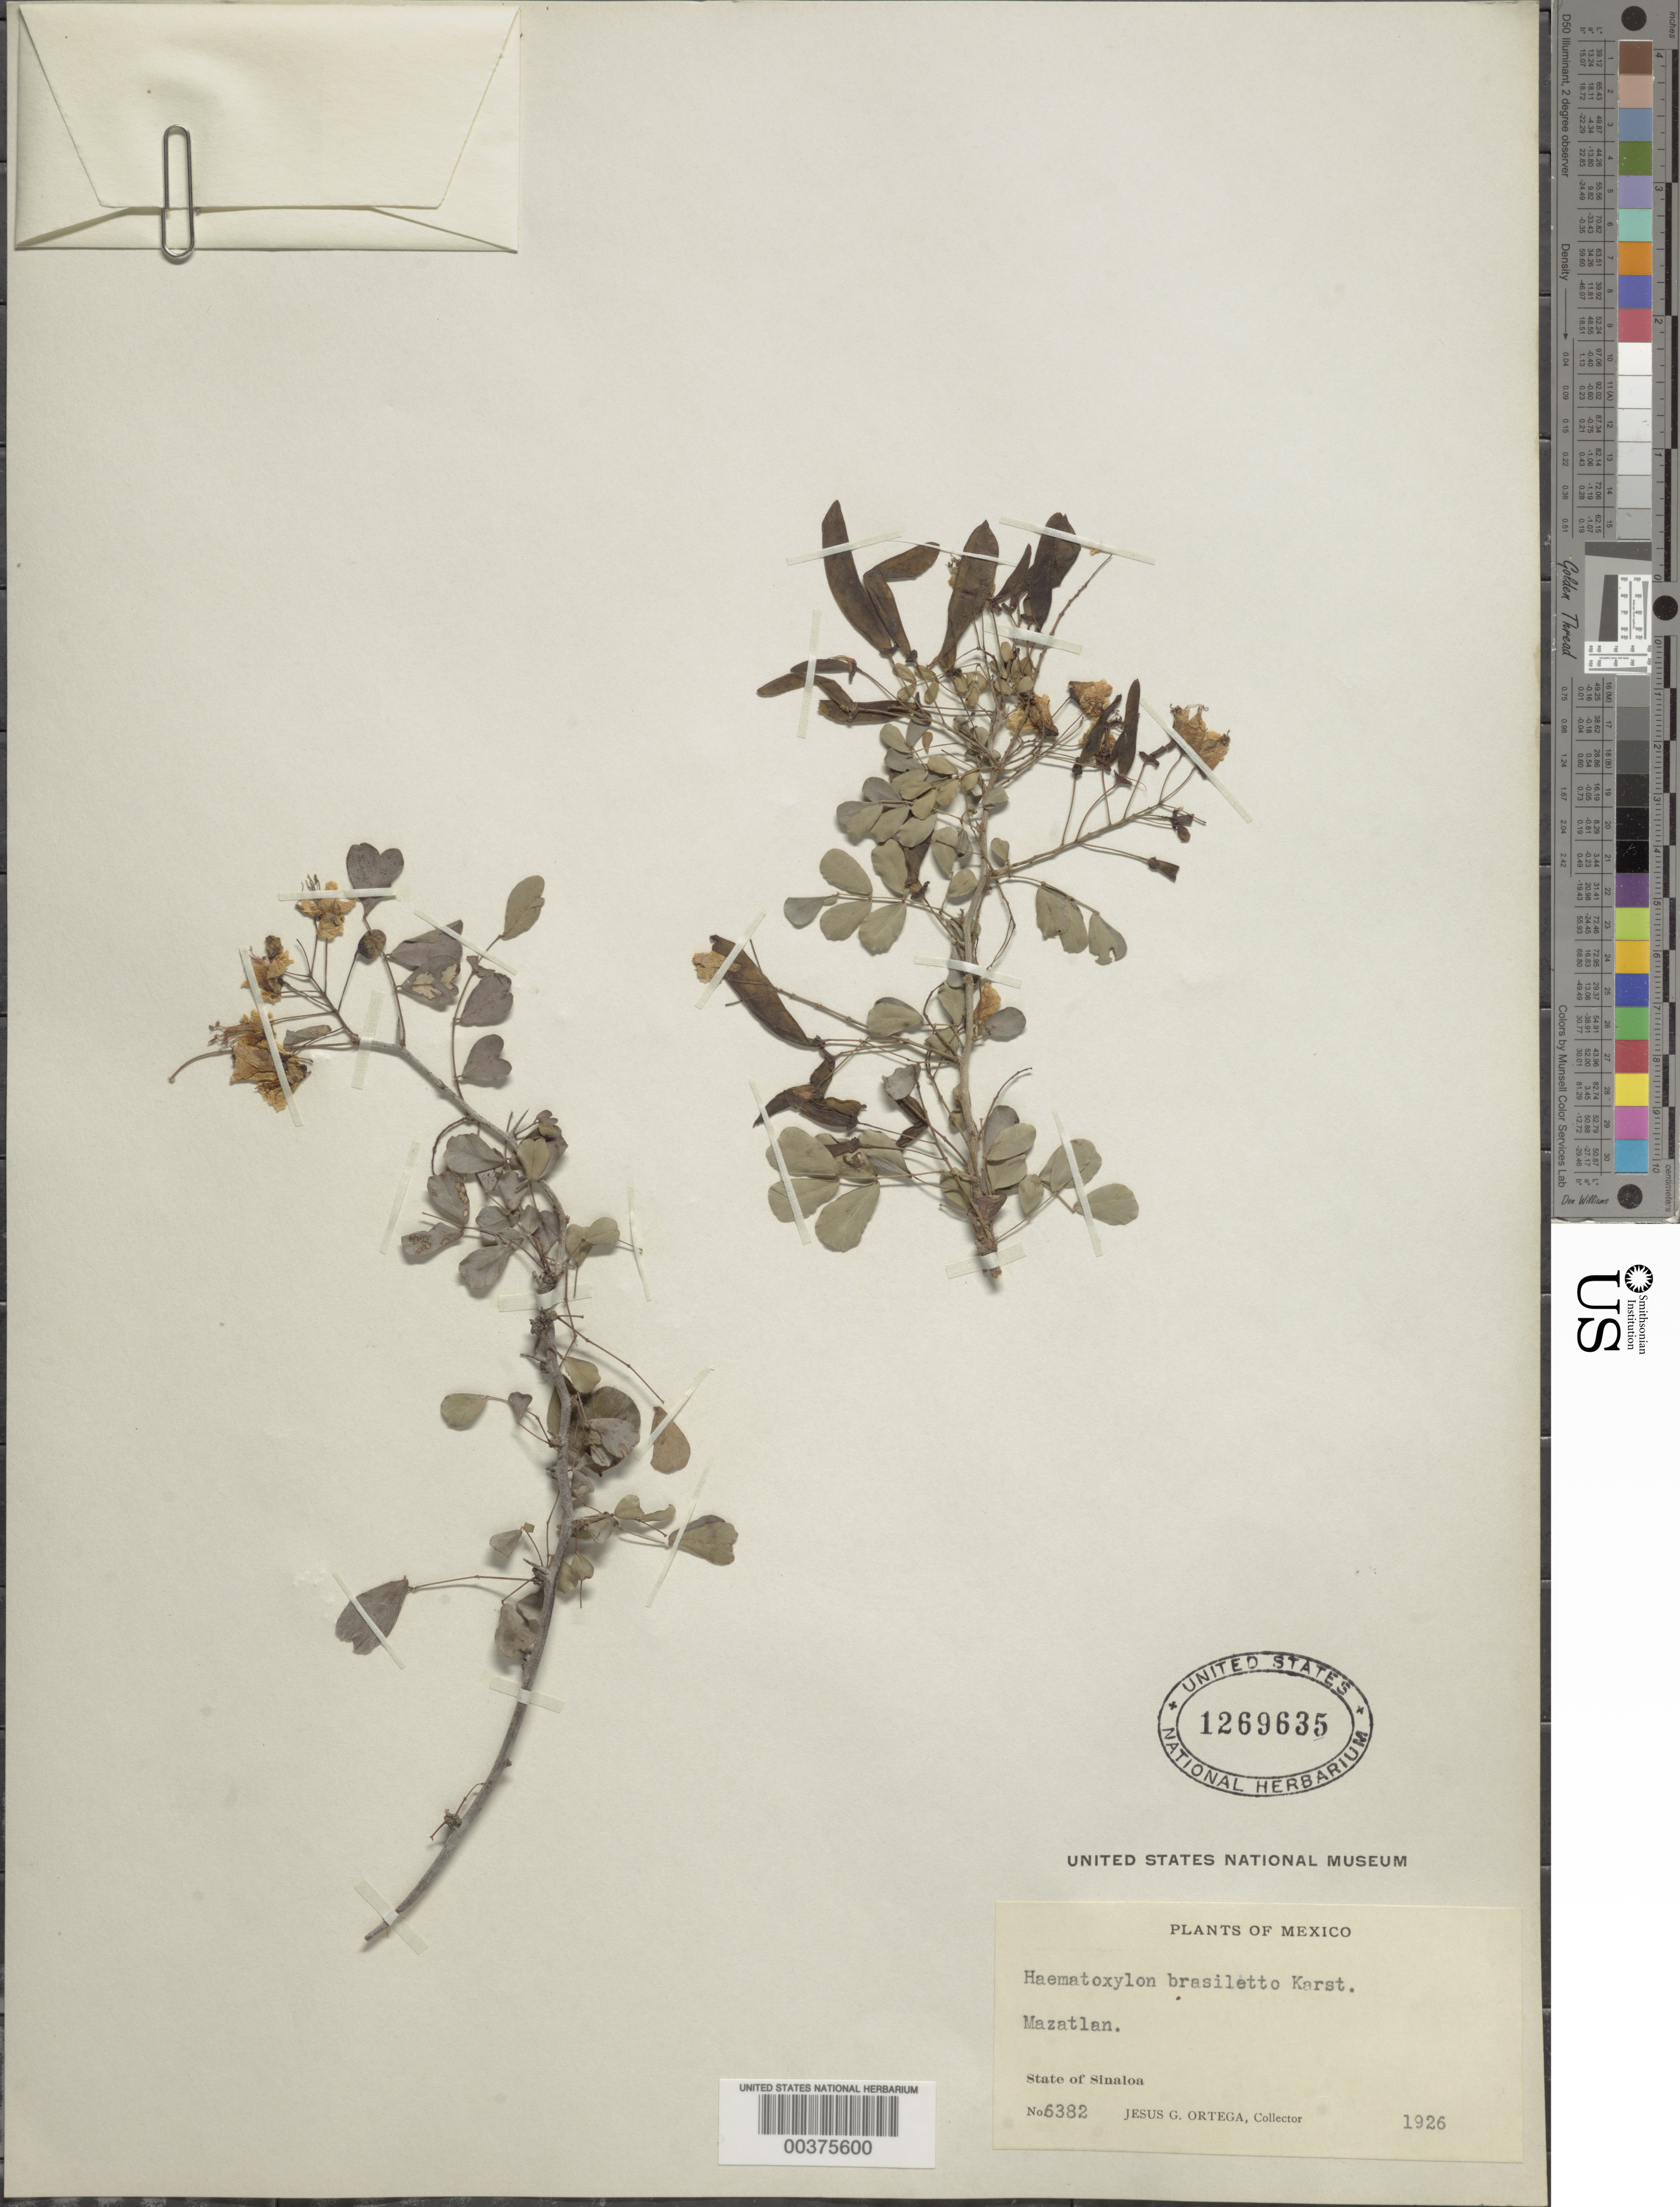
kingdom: Plantae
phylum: Tracheophyta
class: Magnoliopsida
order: Fabales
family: Fabaceae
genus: Haematoxylum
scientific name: Haematoxylum brasiletto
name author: H. Karst.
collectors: J. Ortega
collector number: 6382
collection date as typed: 1926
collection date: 1926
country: Mexico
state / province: Sinaloa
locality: Mazatlan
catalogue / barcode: US 1269635